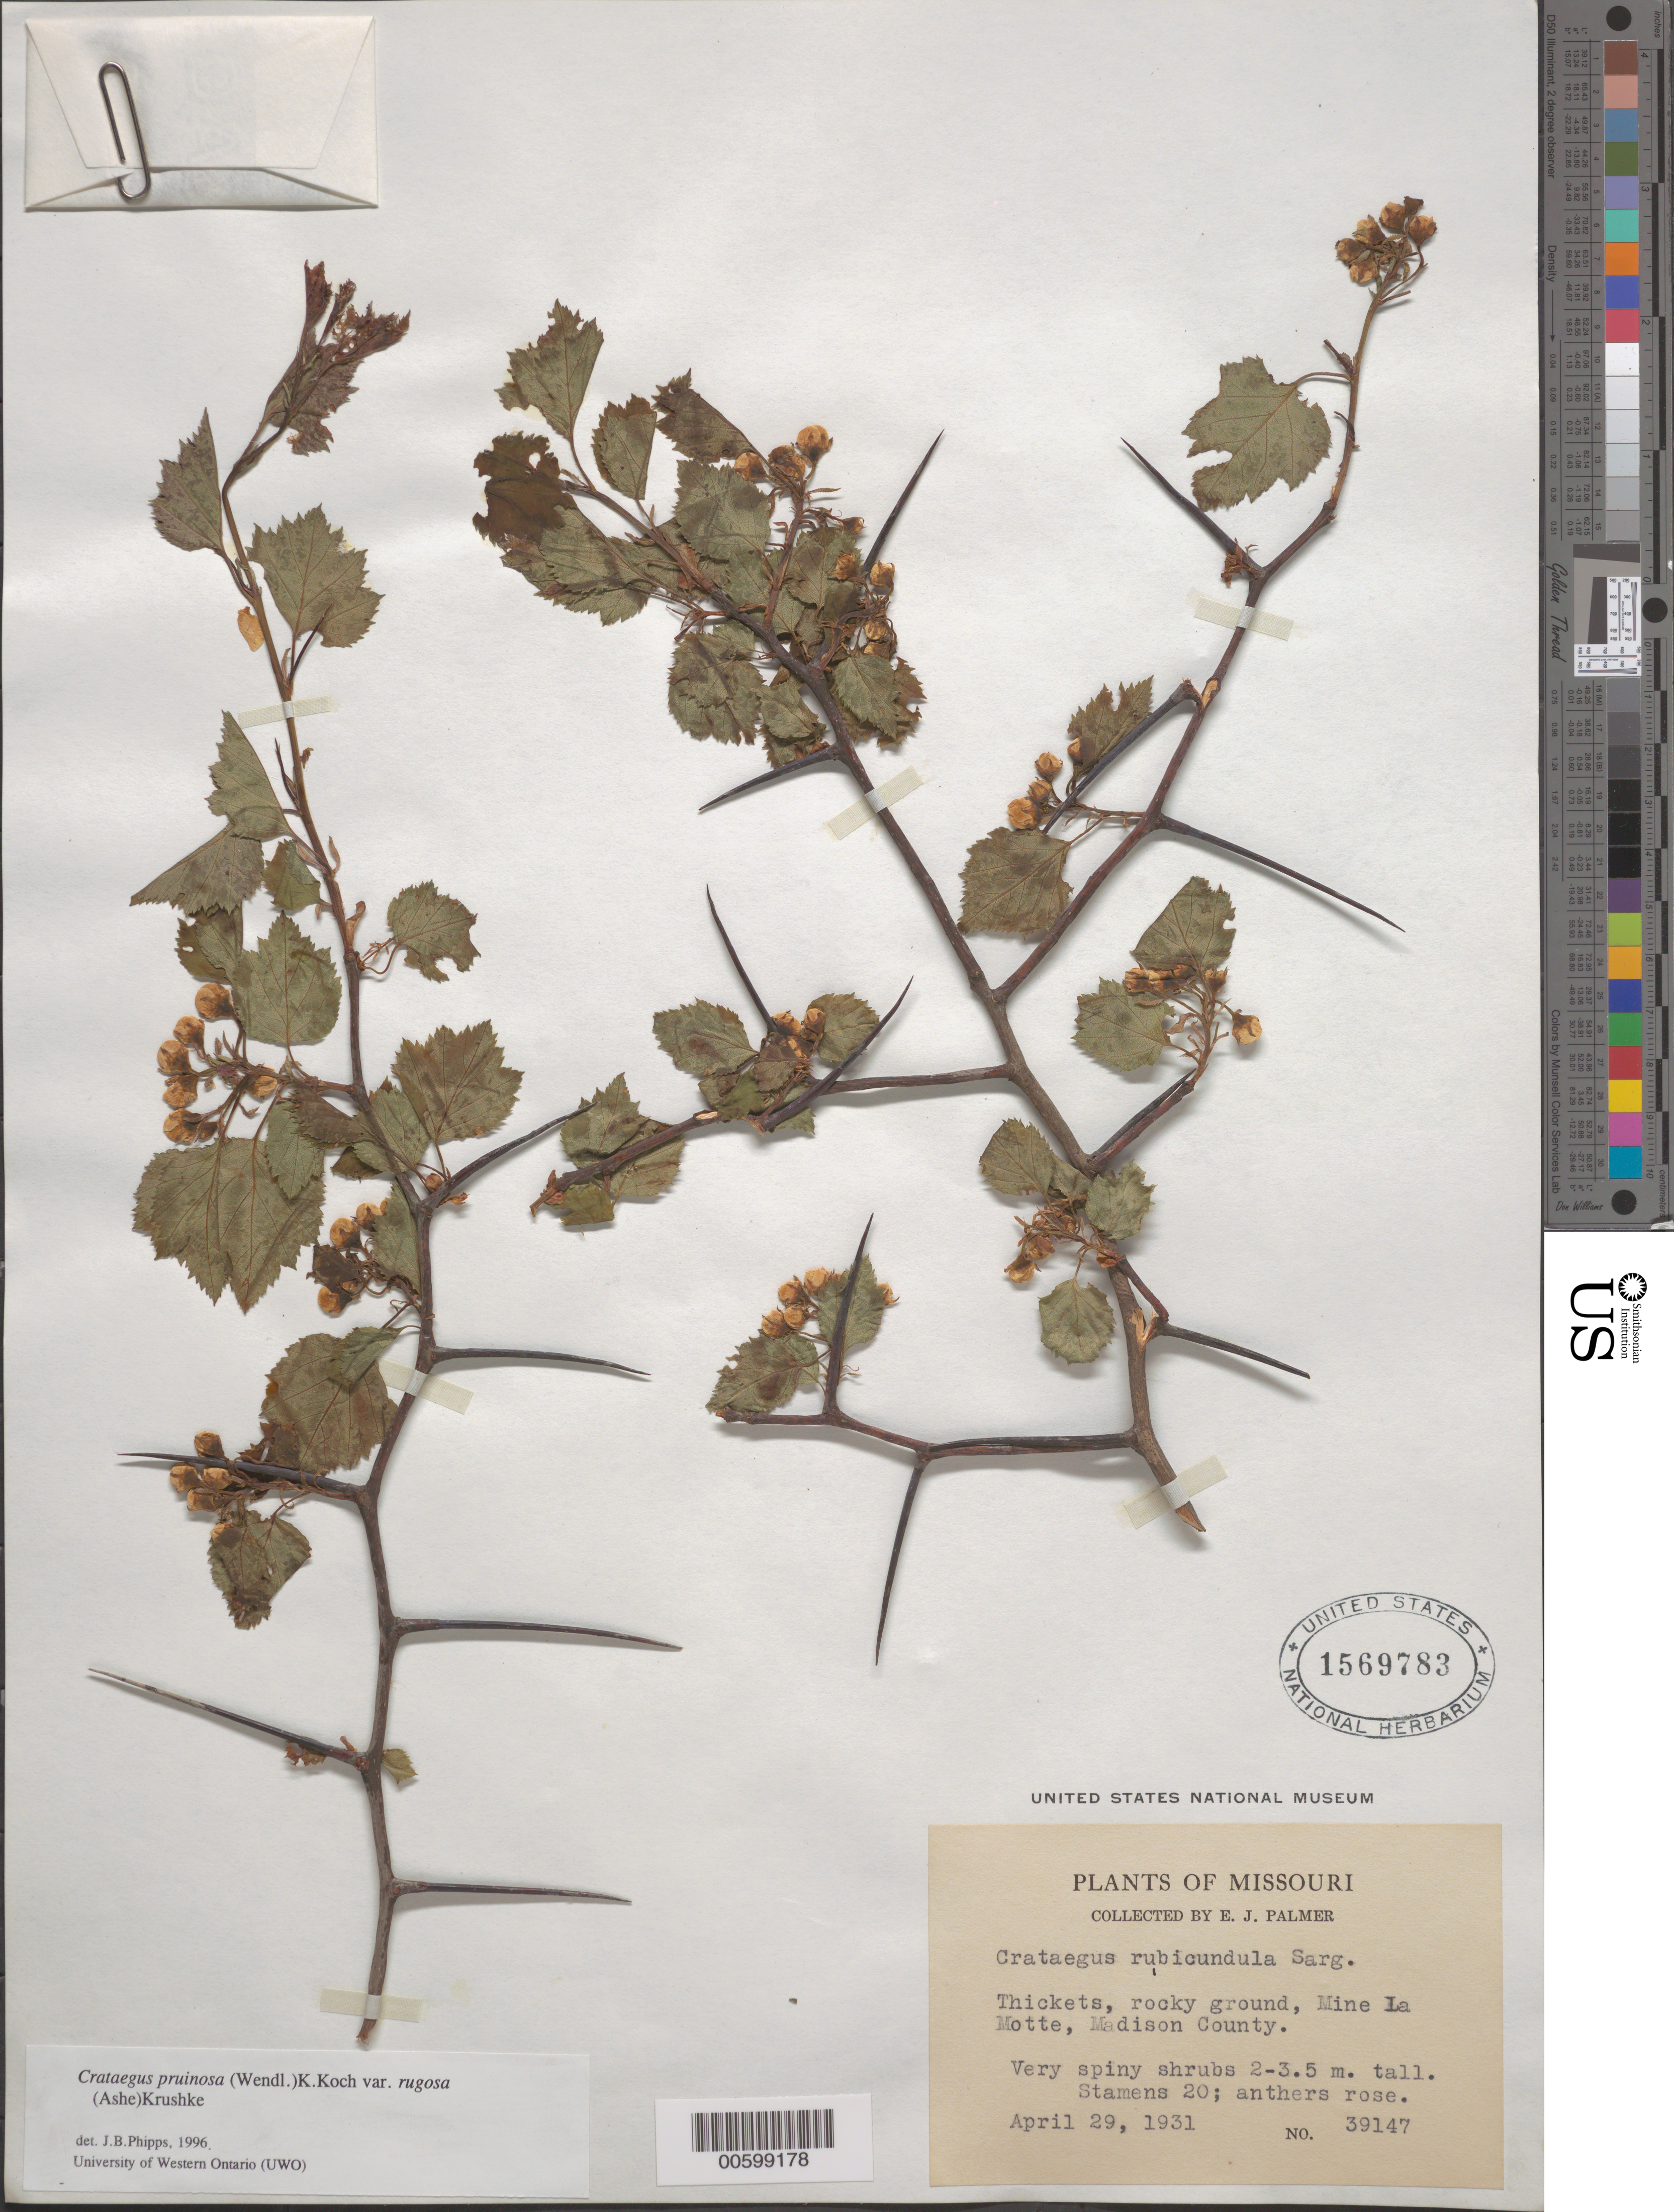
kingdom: Plantae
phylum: Tracheophyta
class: Magnoliopsida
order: Rosales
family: Rosaceae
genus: Crataegus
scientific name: Crataegus pruinosa var. rugosa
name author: (Ashe) Kruschke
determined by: Phipps, James B., (UWO), University of Western Ontario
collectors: E. J. Palmer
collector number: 39147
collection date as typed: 29 Apr 1931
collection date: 1931-04-29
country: United States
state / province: Missouri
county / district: Madison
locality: Mine La Motte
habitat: Thickets, rocky ground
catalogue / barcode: US 1569783